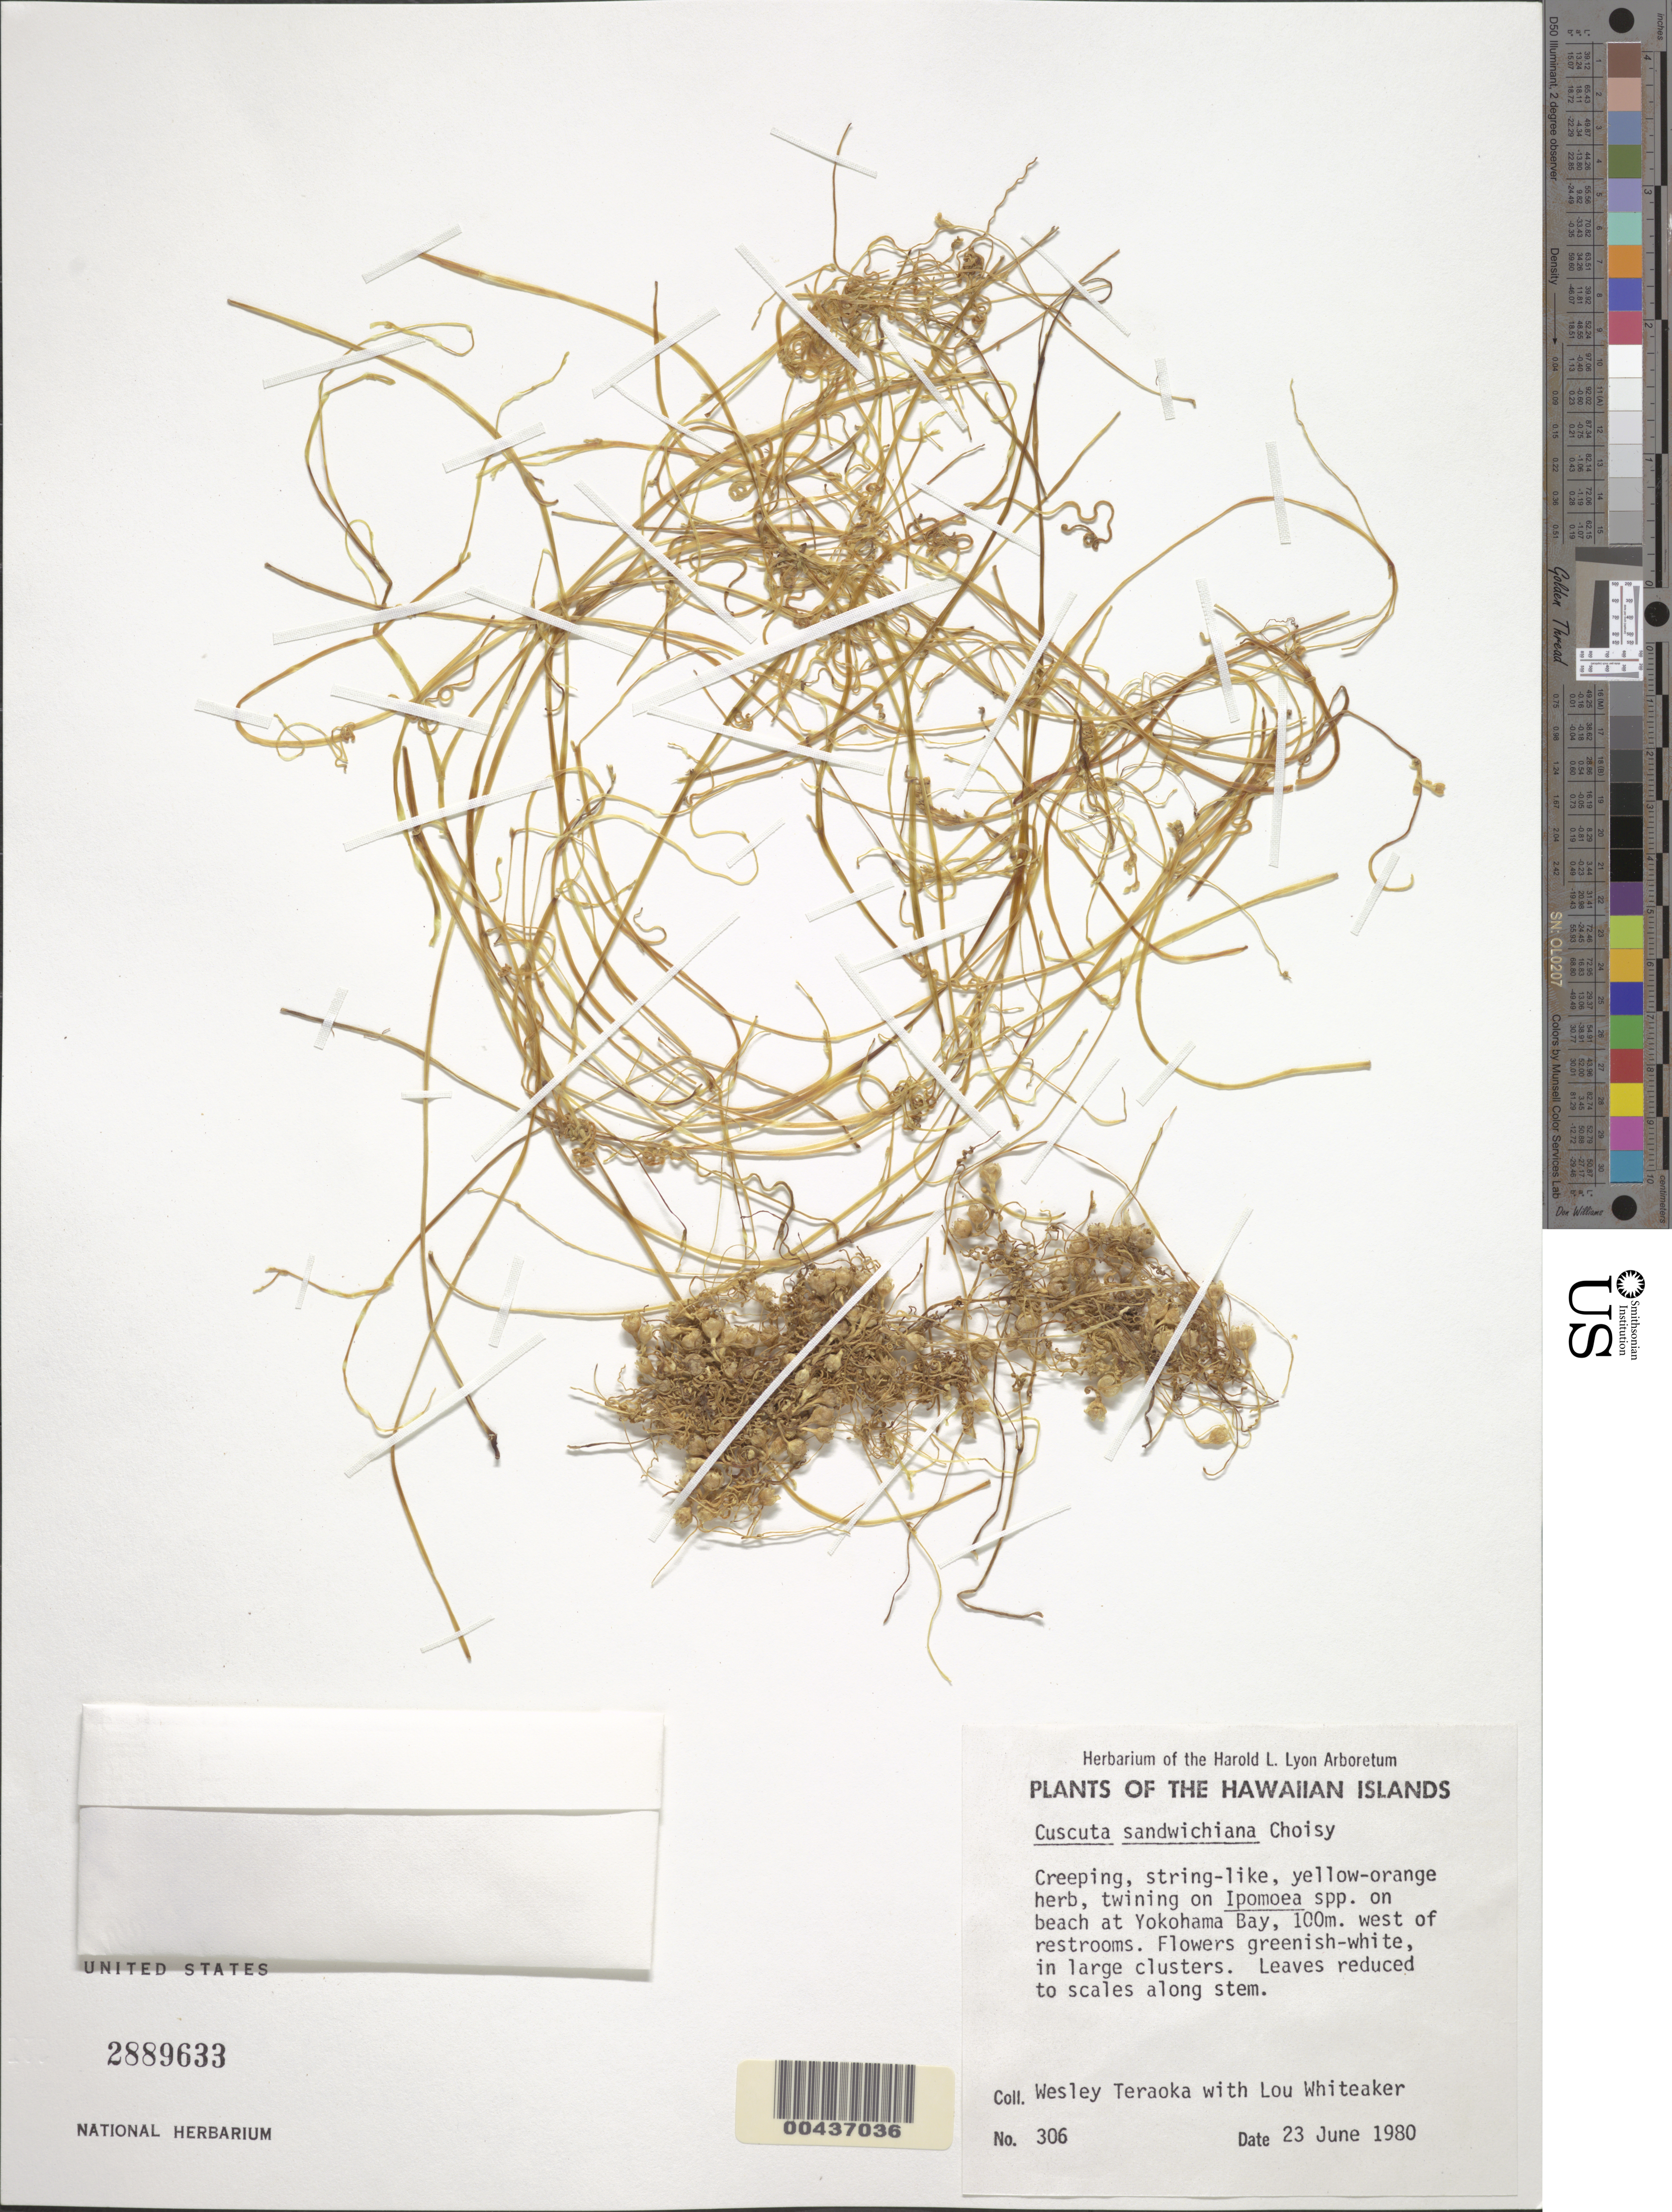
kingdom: Plantae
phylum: Tracheophyta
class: Magnoliopsida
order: Solanales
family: Convolvulaceae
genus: Cuscuta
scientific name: Cuscuta sandwichiana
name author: Choisy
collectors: W. Teraoka & L. Whiteaker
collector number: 306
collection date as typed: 23 Jun 1980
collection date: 1980-06-23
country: United States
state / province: Hawaii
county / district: Honolulu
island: Oahu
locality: on beach at Yokohama Bay, 100 meters west of restrooms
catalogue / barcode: US 2889633